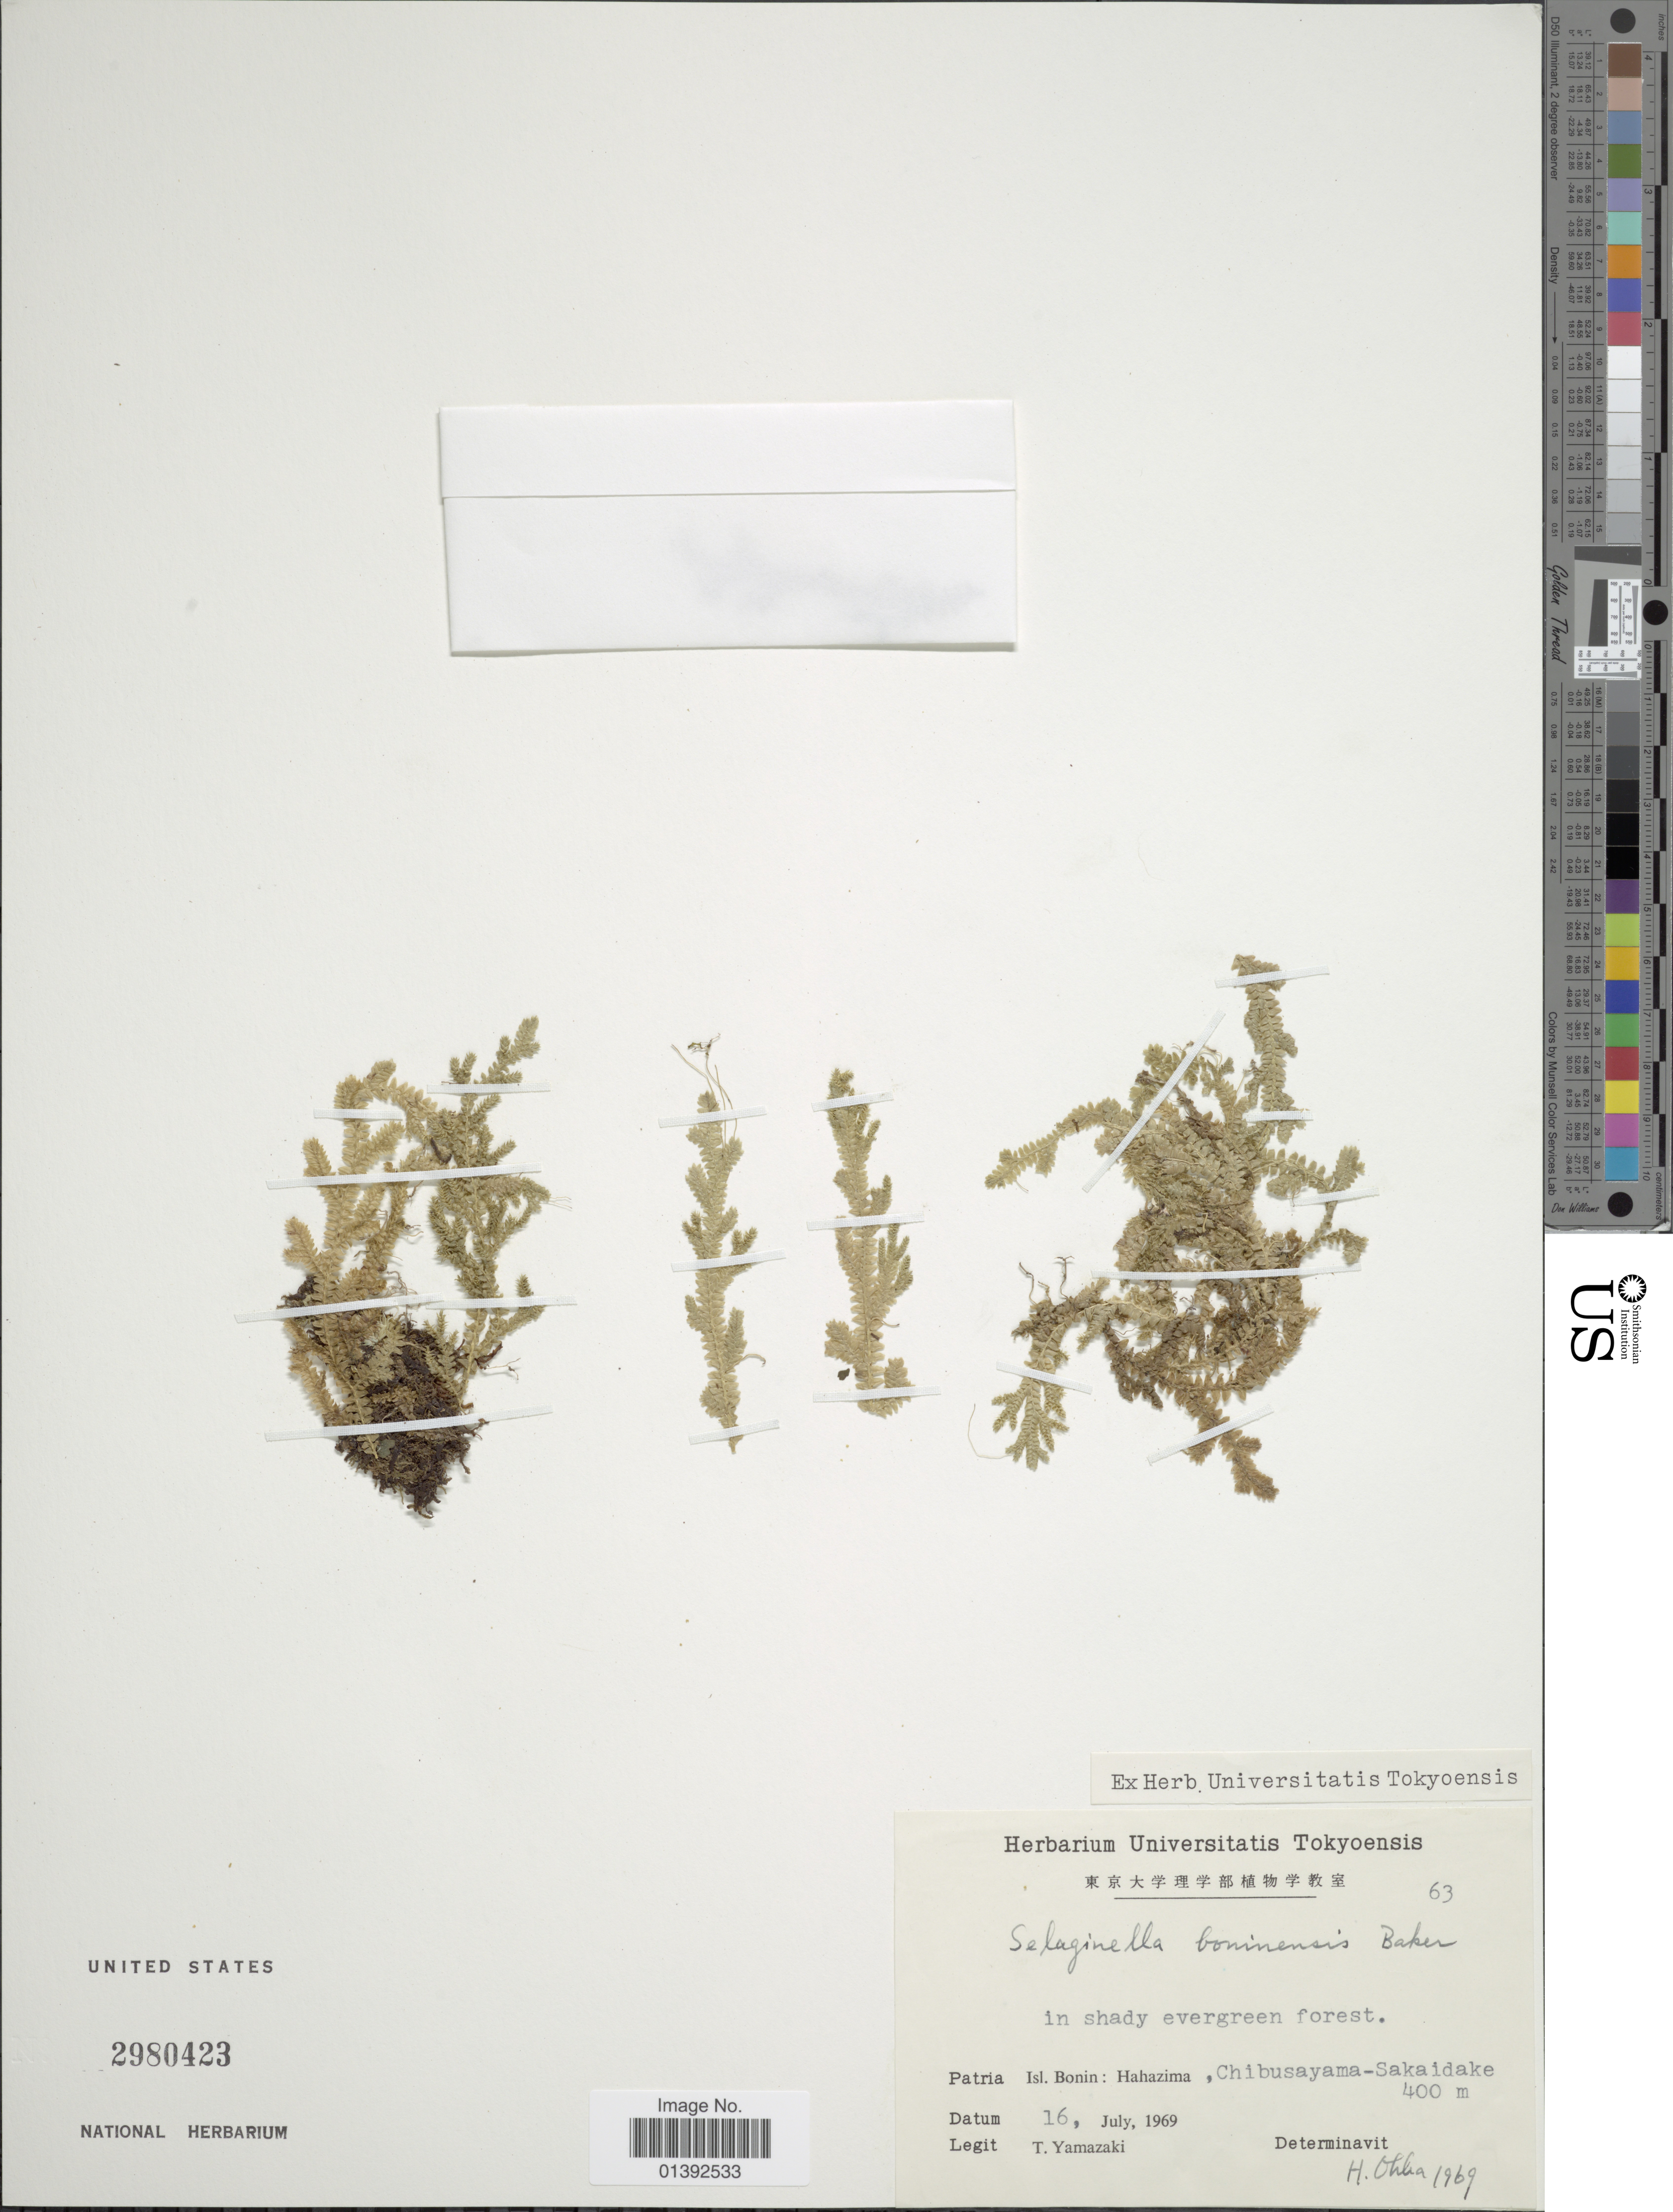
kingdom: Plantae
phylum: Tracheophyta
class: Lycopodiopsida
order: Selaginellales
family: Selaginellaceae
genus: Selaginella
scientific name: Selaginella boninensis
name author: Baker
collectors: T. Yamazaki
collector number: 63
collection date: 1969-07-16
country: Japan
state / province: Tokyo, Federal City of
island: Bonin Islands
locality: Isl. Bonin: Hahazima, Chibusayama-Sakaidake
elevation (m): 400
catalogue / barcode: US 2980423